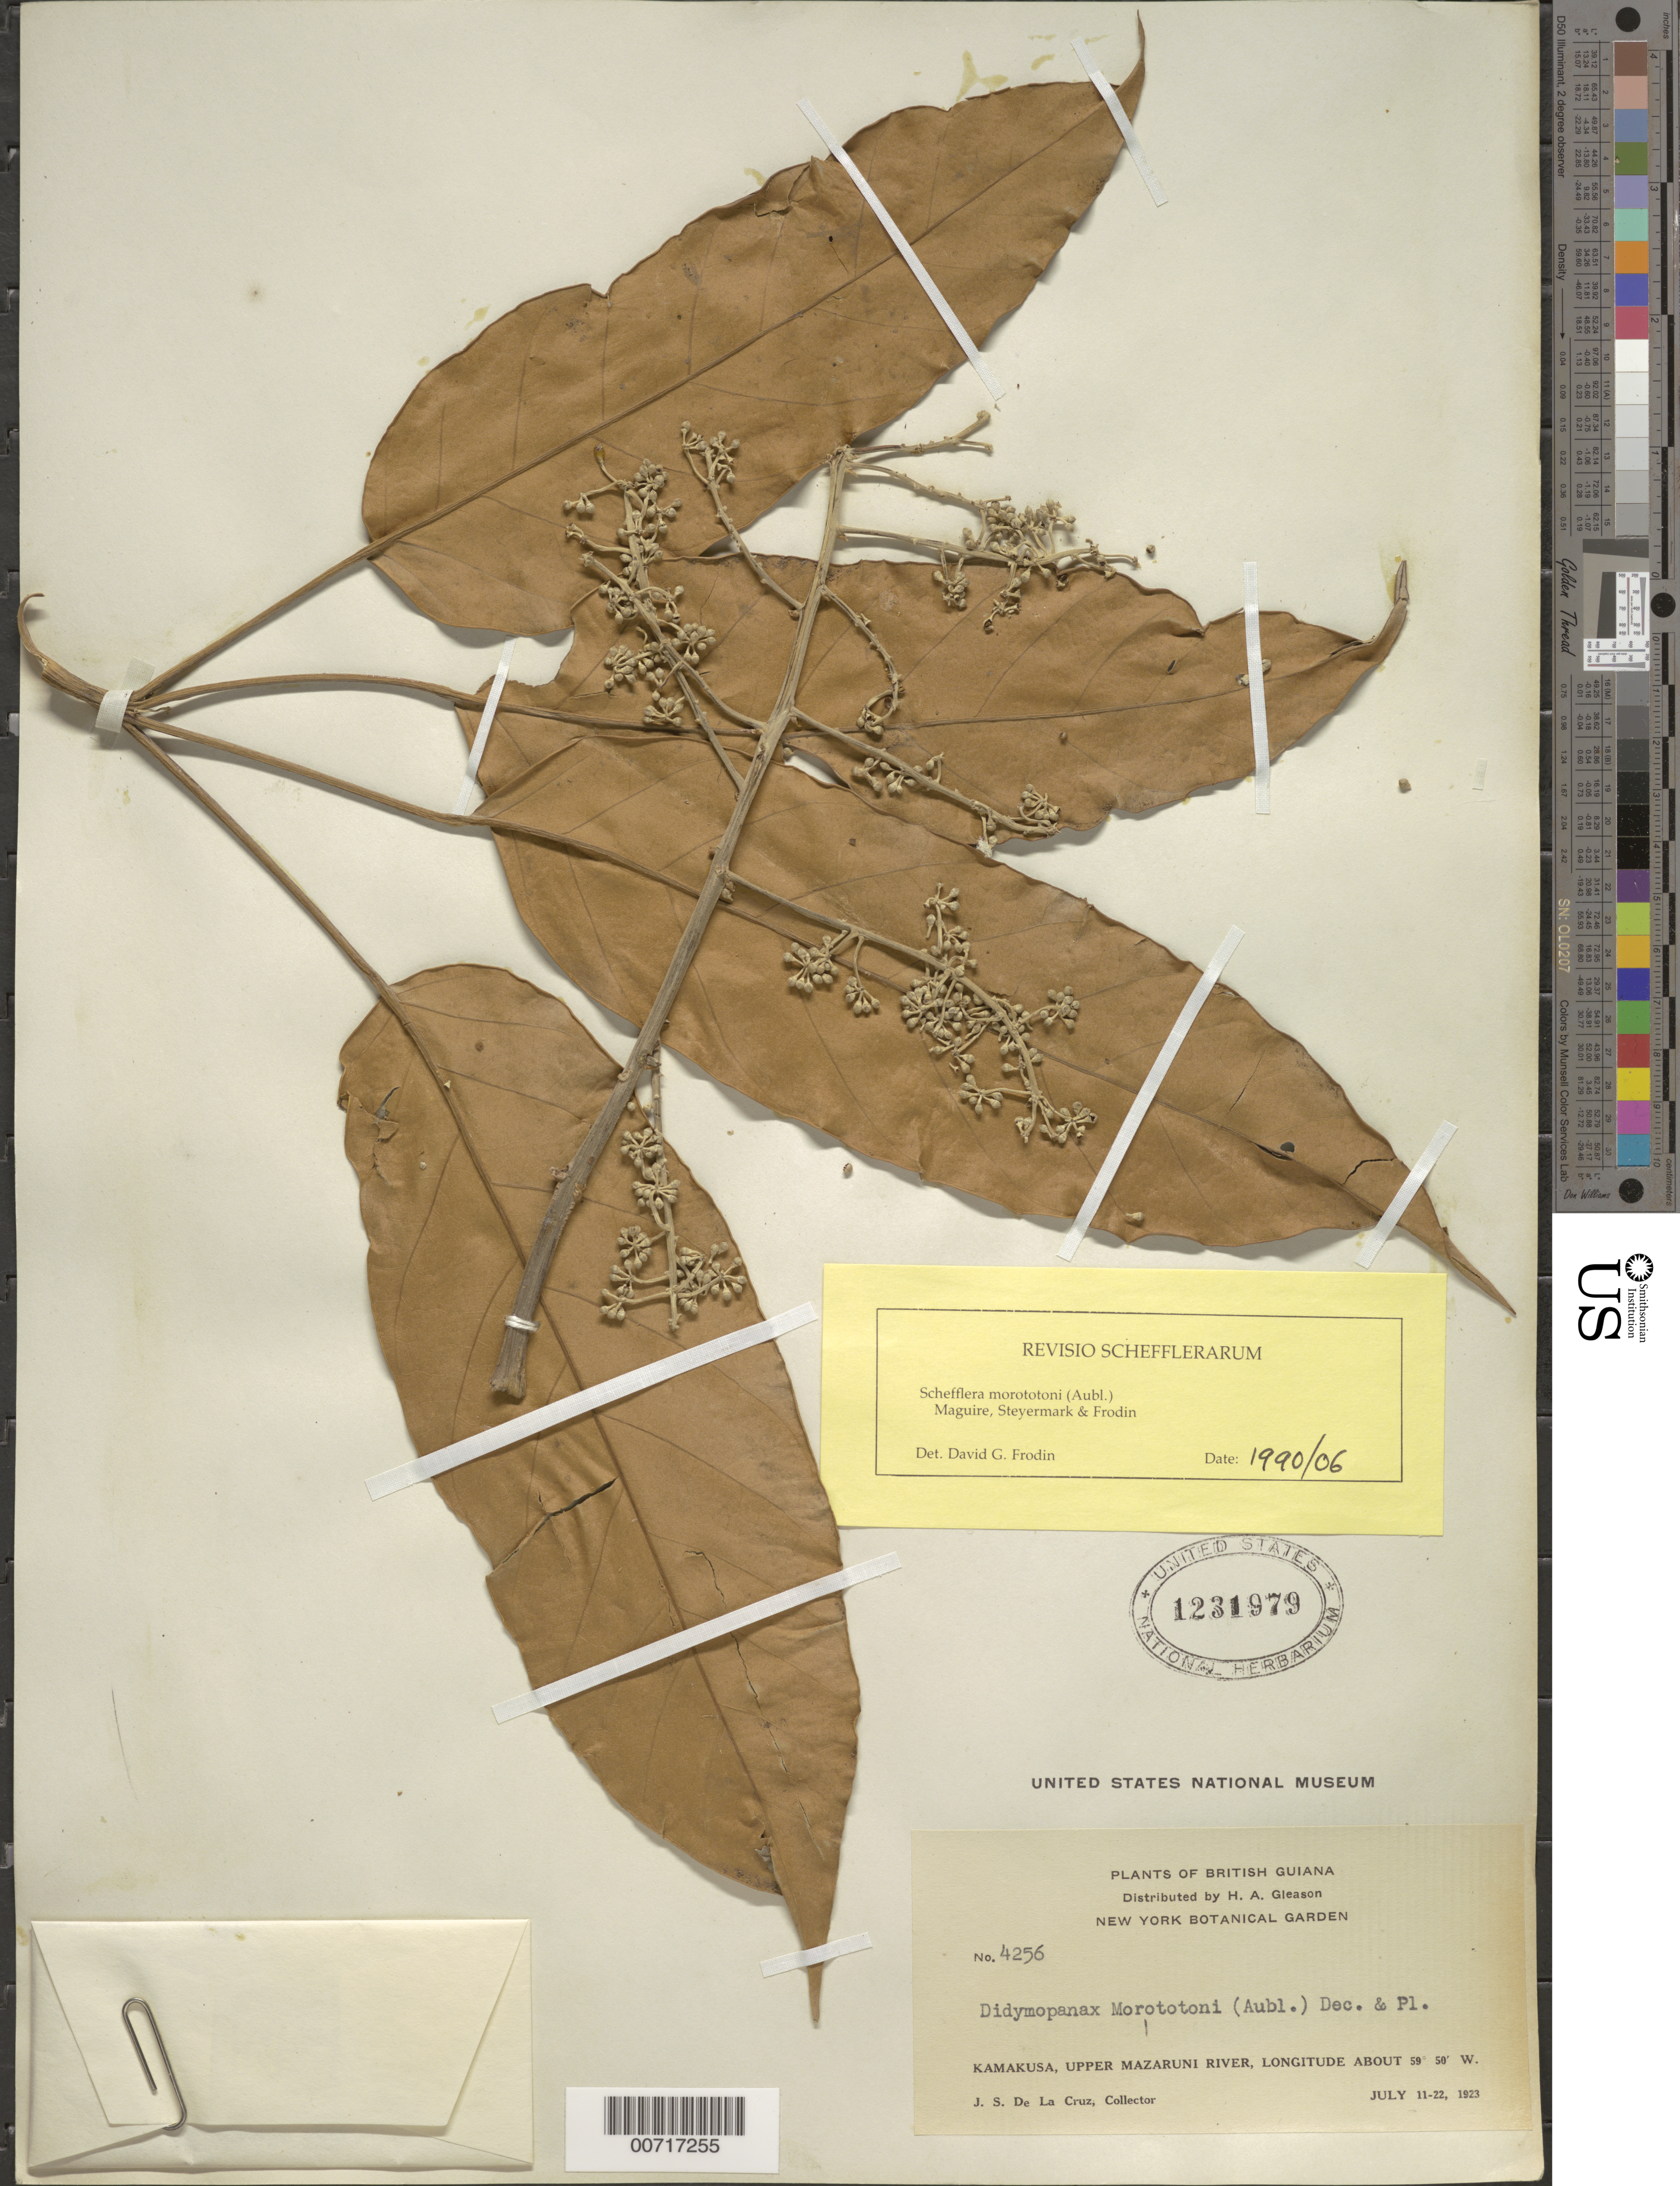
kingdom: Plantae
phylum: Tracheophyta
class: Magnoliopsida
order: Apiales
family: Araliaceae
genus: Schefflera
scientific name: Schefflera morototoni (Aubl.) Maguire, Steyerm. & Frodin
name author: (Aubl.) Maguire et al.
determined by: Frodin, D. G.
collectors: J. S. de la Cruz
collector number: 4256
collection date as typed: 11-Jul-23 to 22-Jul-23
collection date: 1923-07-11/1923-07-22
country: Guyana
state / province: Cuyuni-Mazaruni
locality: Kamakusa, Upper Mazaruni R.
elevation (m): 100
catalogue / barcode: US 1231979